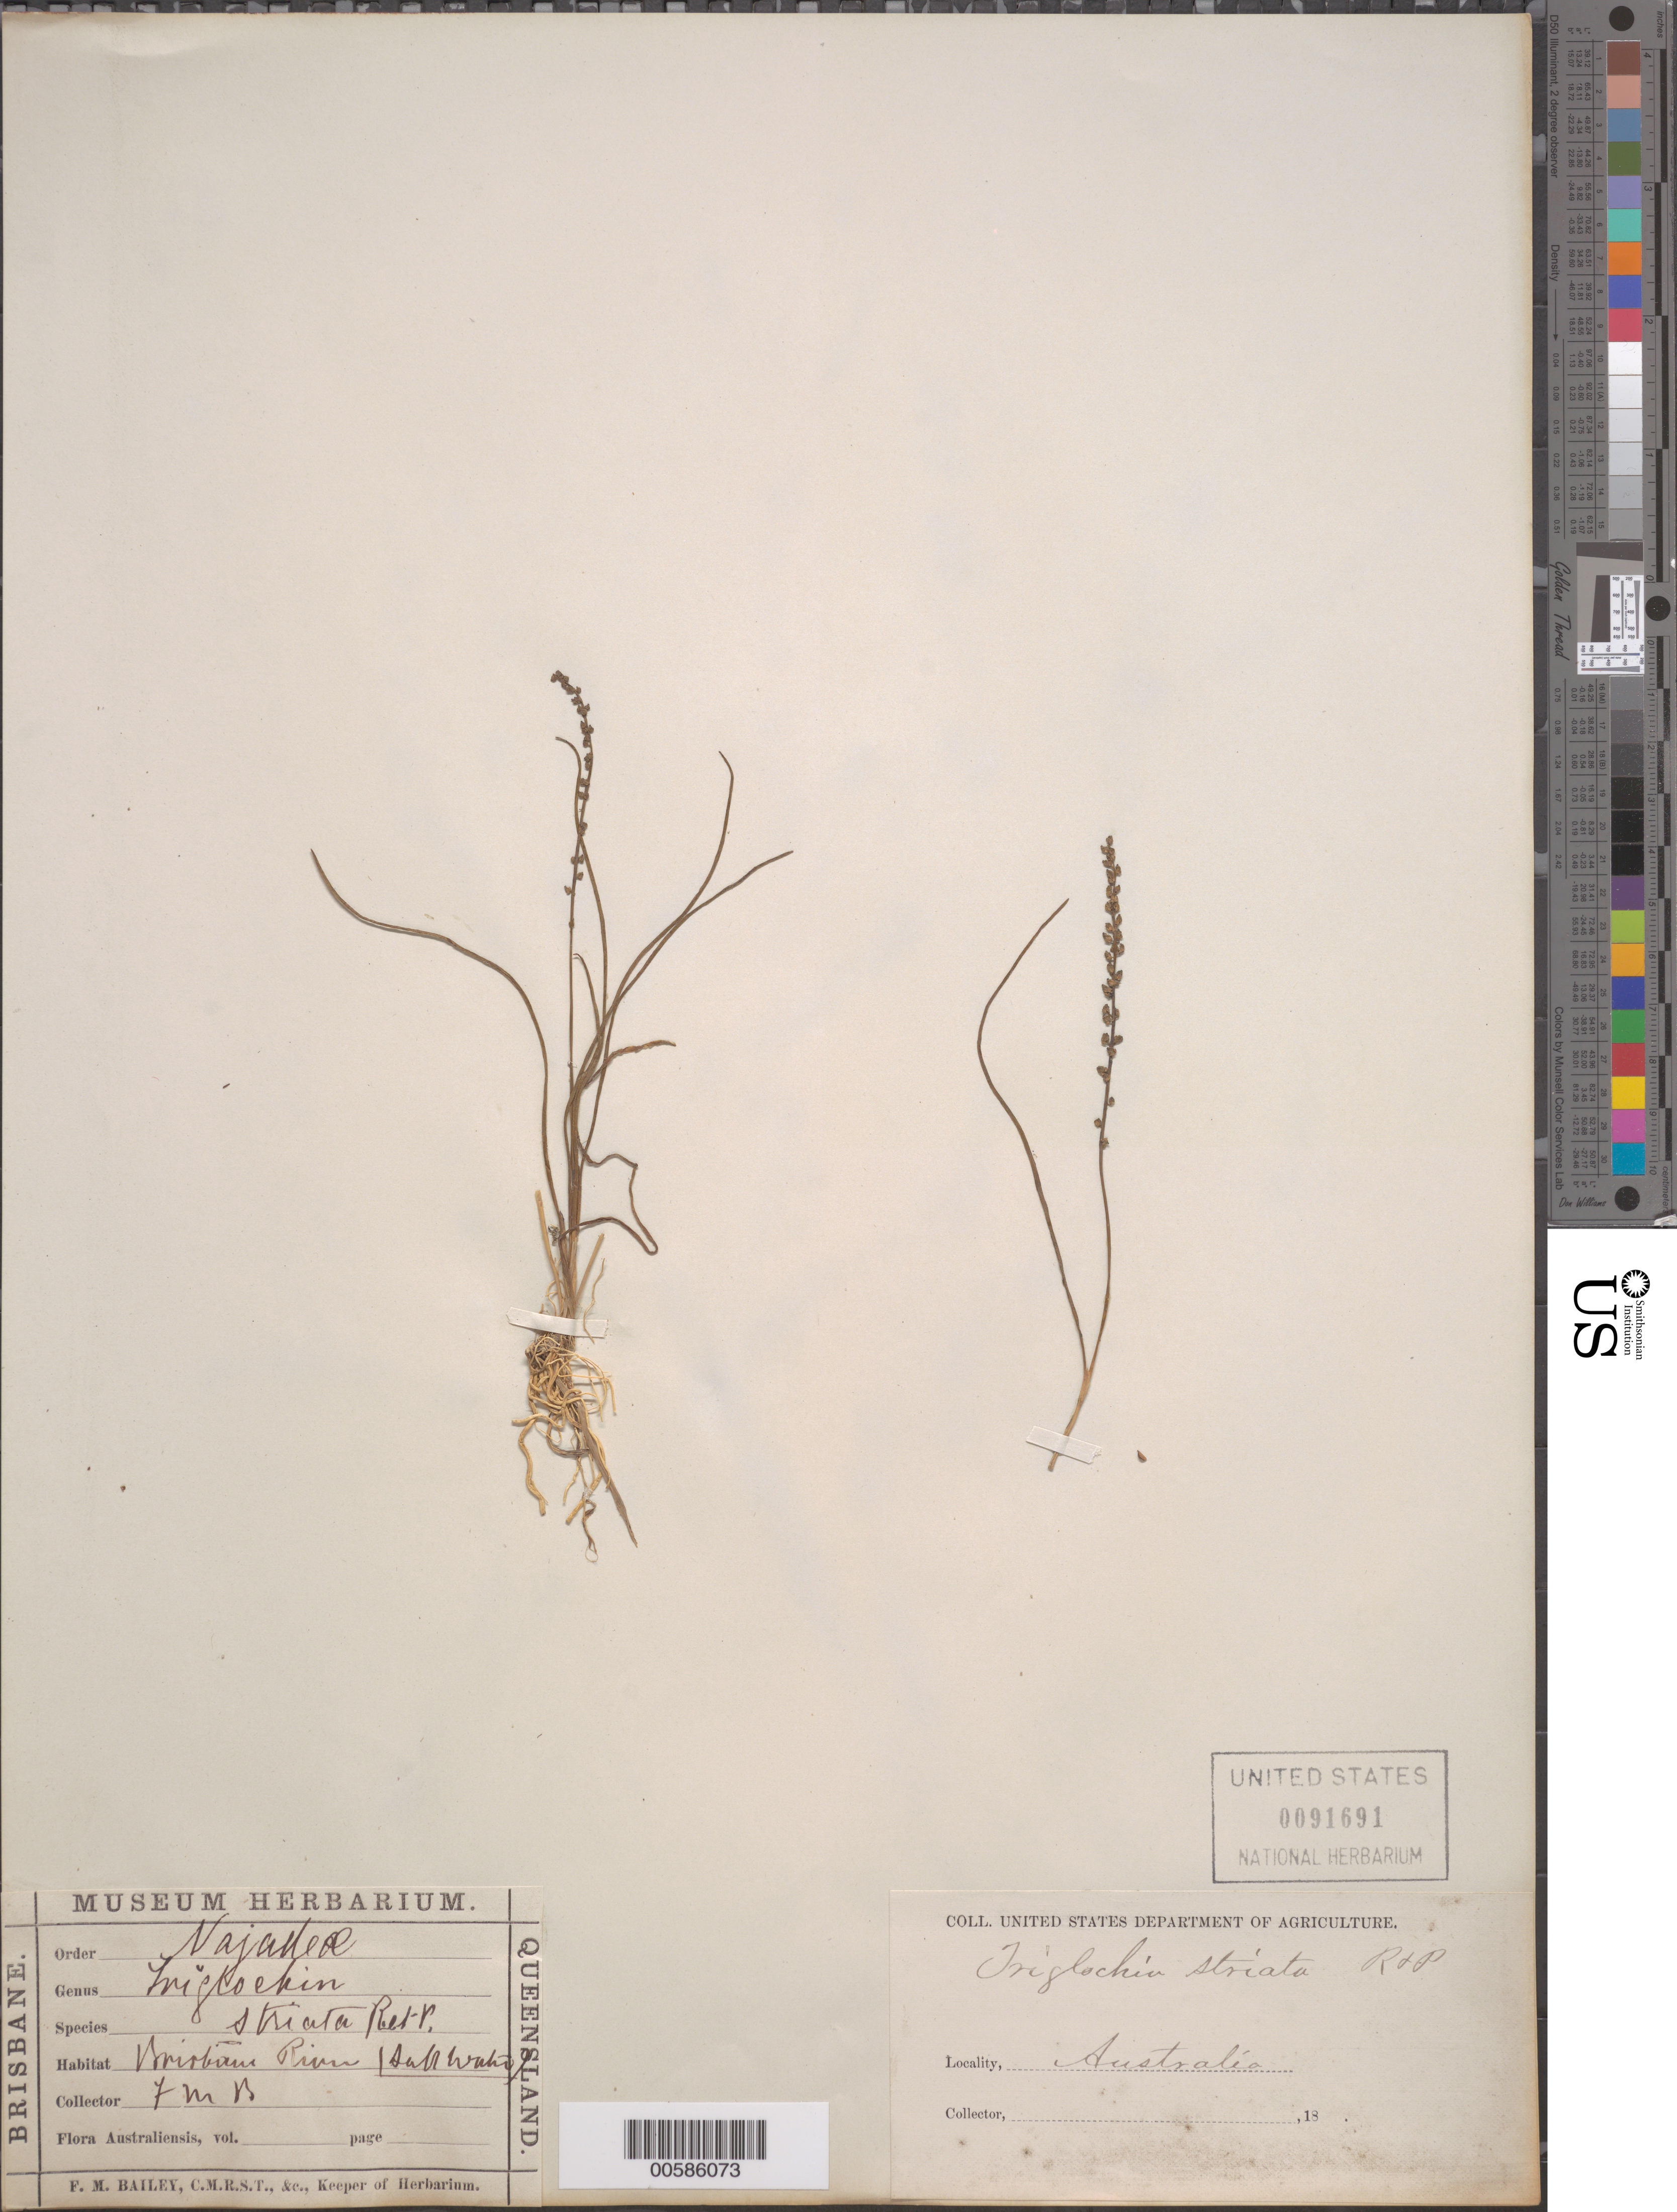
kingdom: Plantae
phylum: Tracheophyta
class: Liliopsida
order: Alismatales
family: Juncaginaceae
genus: Triglochin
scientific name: Triglochin striata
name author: Ruiz & Pav.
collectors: F. M. Bailey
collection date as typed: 18--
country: Australia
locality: Brisbane River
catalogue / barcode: US 91691